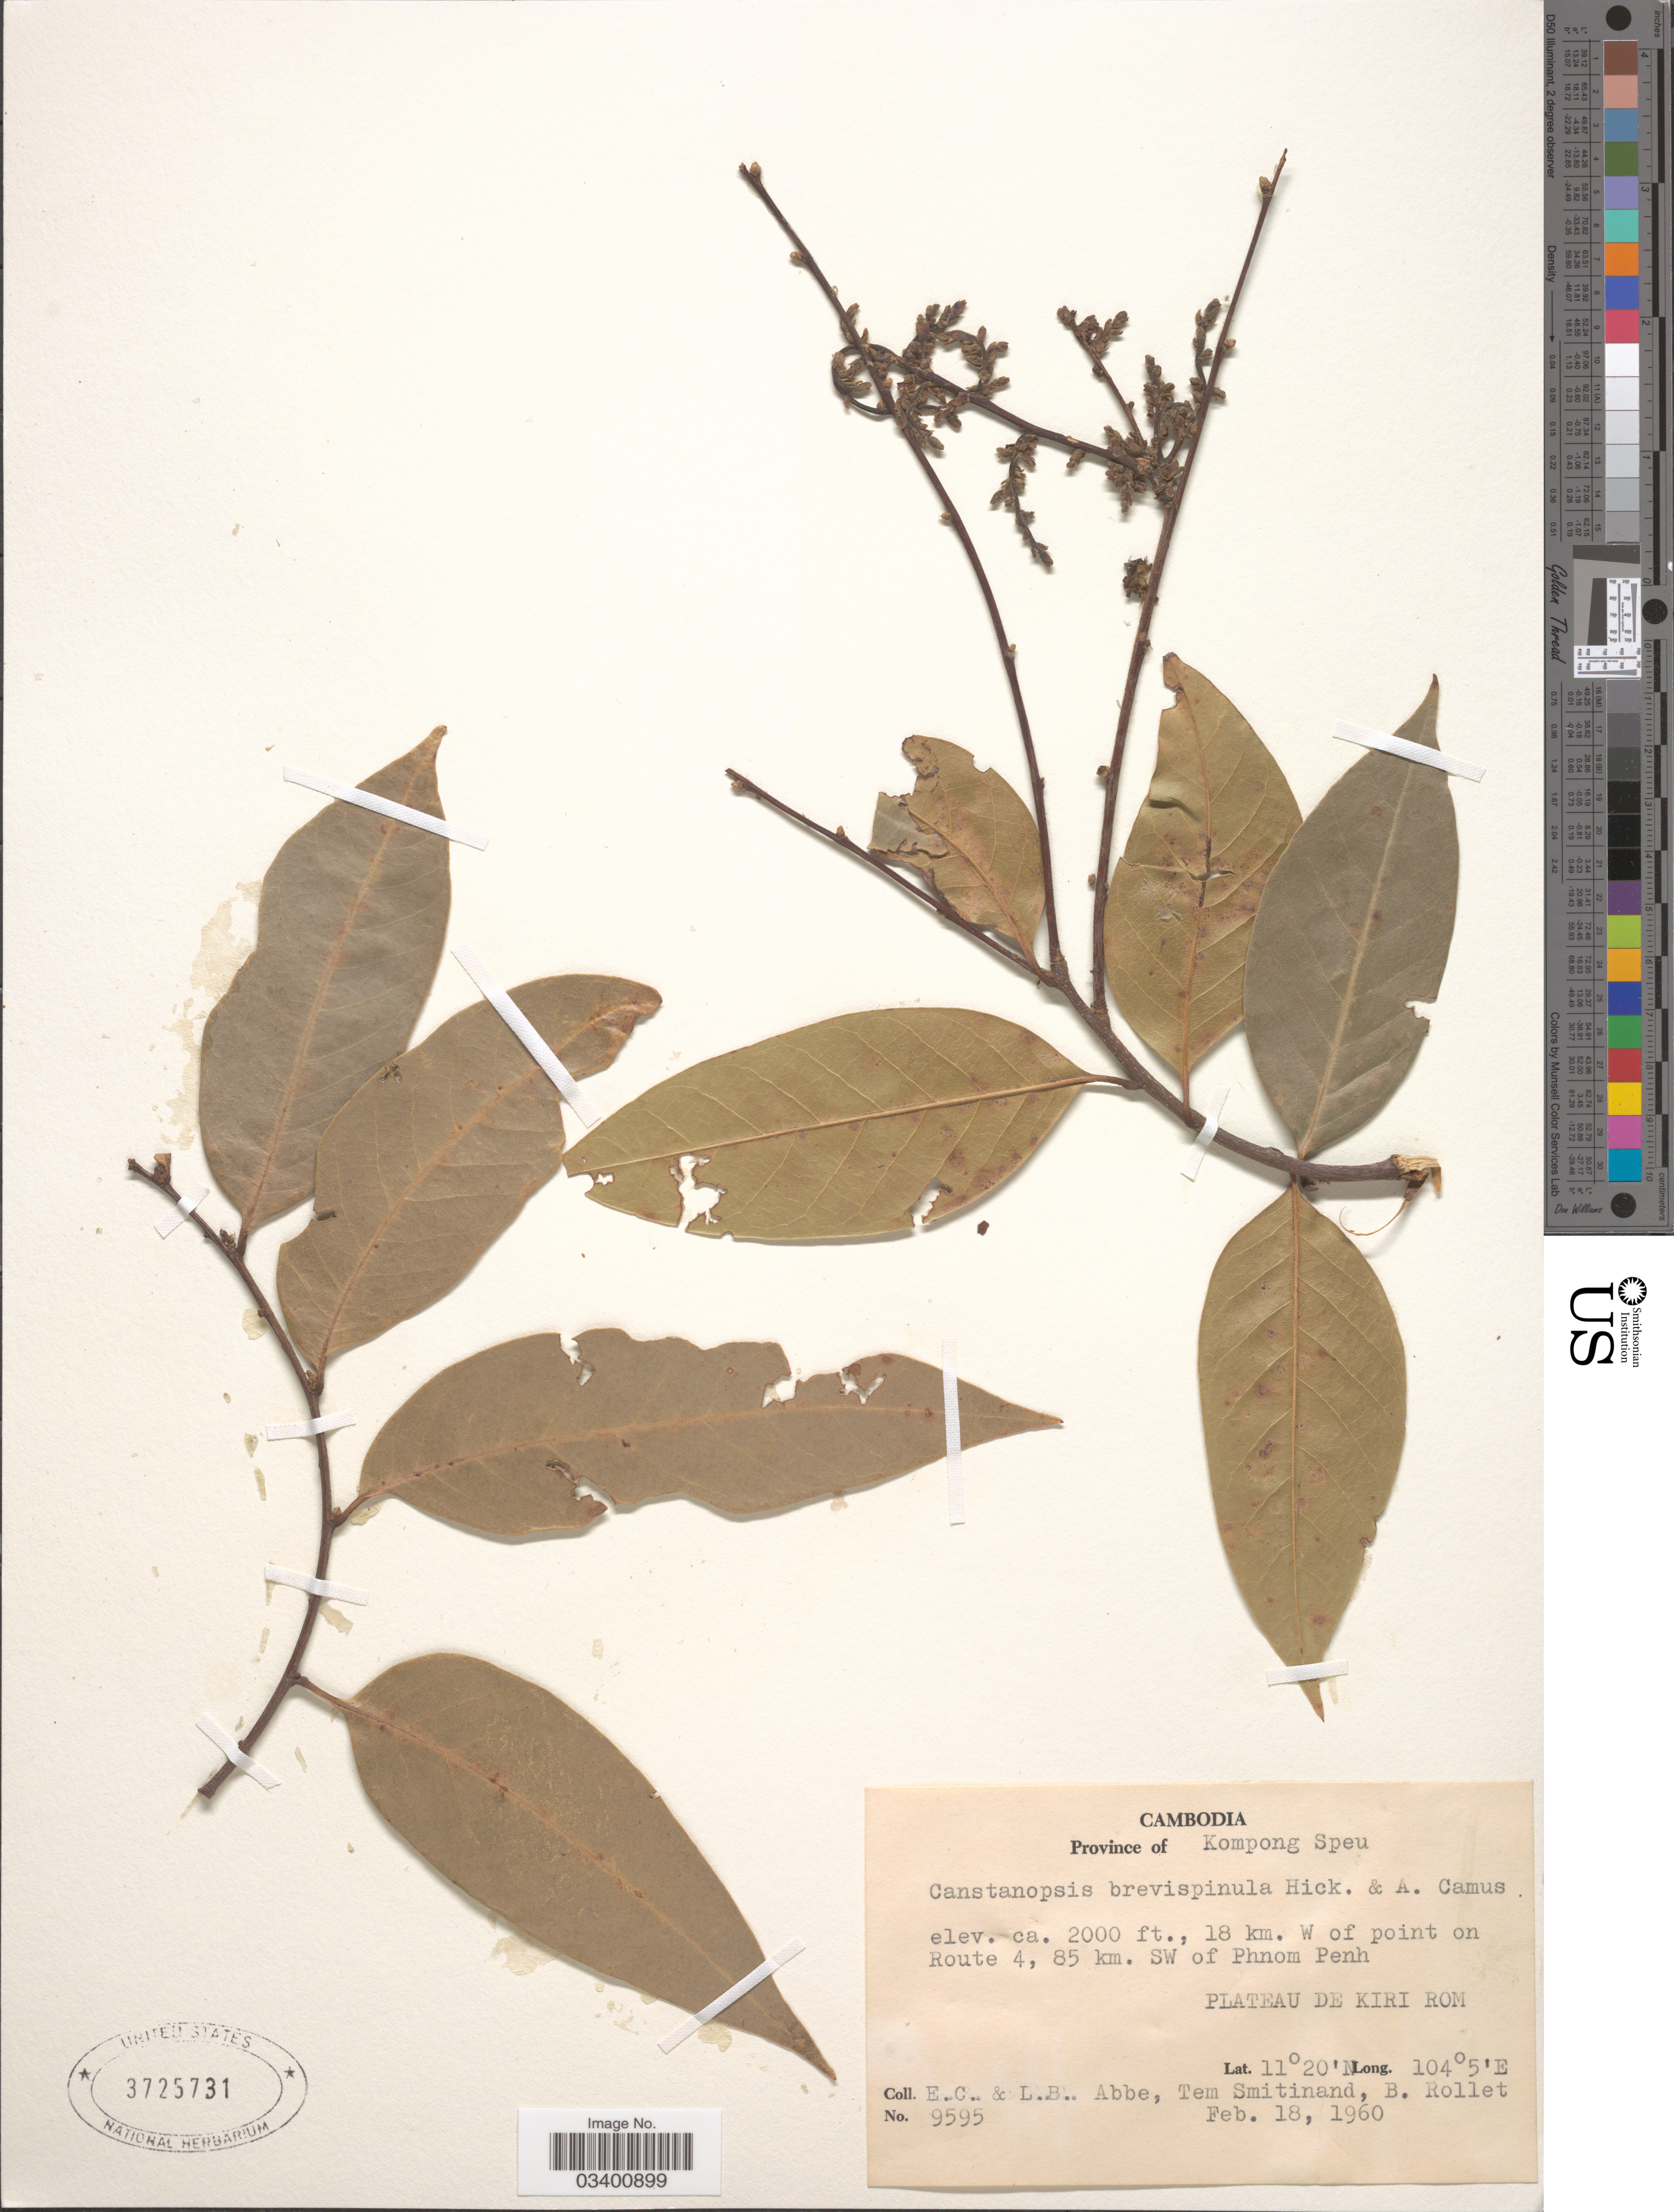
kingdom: Plantae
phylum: Tracheophyta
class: Magnoliopsida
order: Fagales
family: Fagaceae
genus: Castanopsis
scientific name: Castanopsis brevispina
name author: Hayata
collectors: E. C. Abbe, L. B. Abbe, T. Smitinand & B. Rollet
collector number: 9595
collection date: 1960-02-18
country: Cambodia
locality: Province of Kompong Speu., 18 km. W of point on Route 4, 85 km. SW of Phnom Penh. Plateau De Kiri Rom.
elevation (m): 610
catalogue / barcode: US 3725731